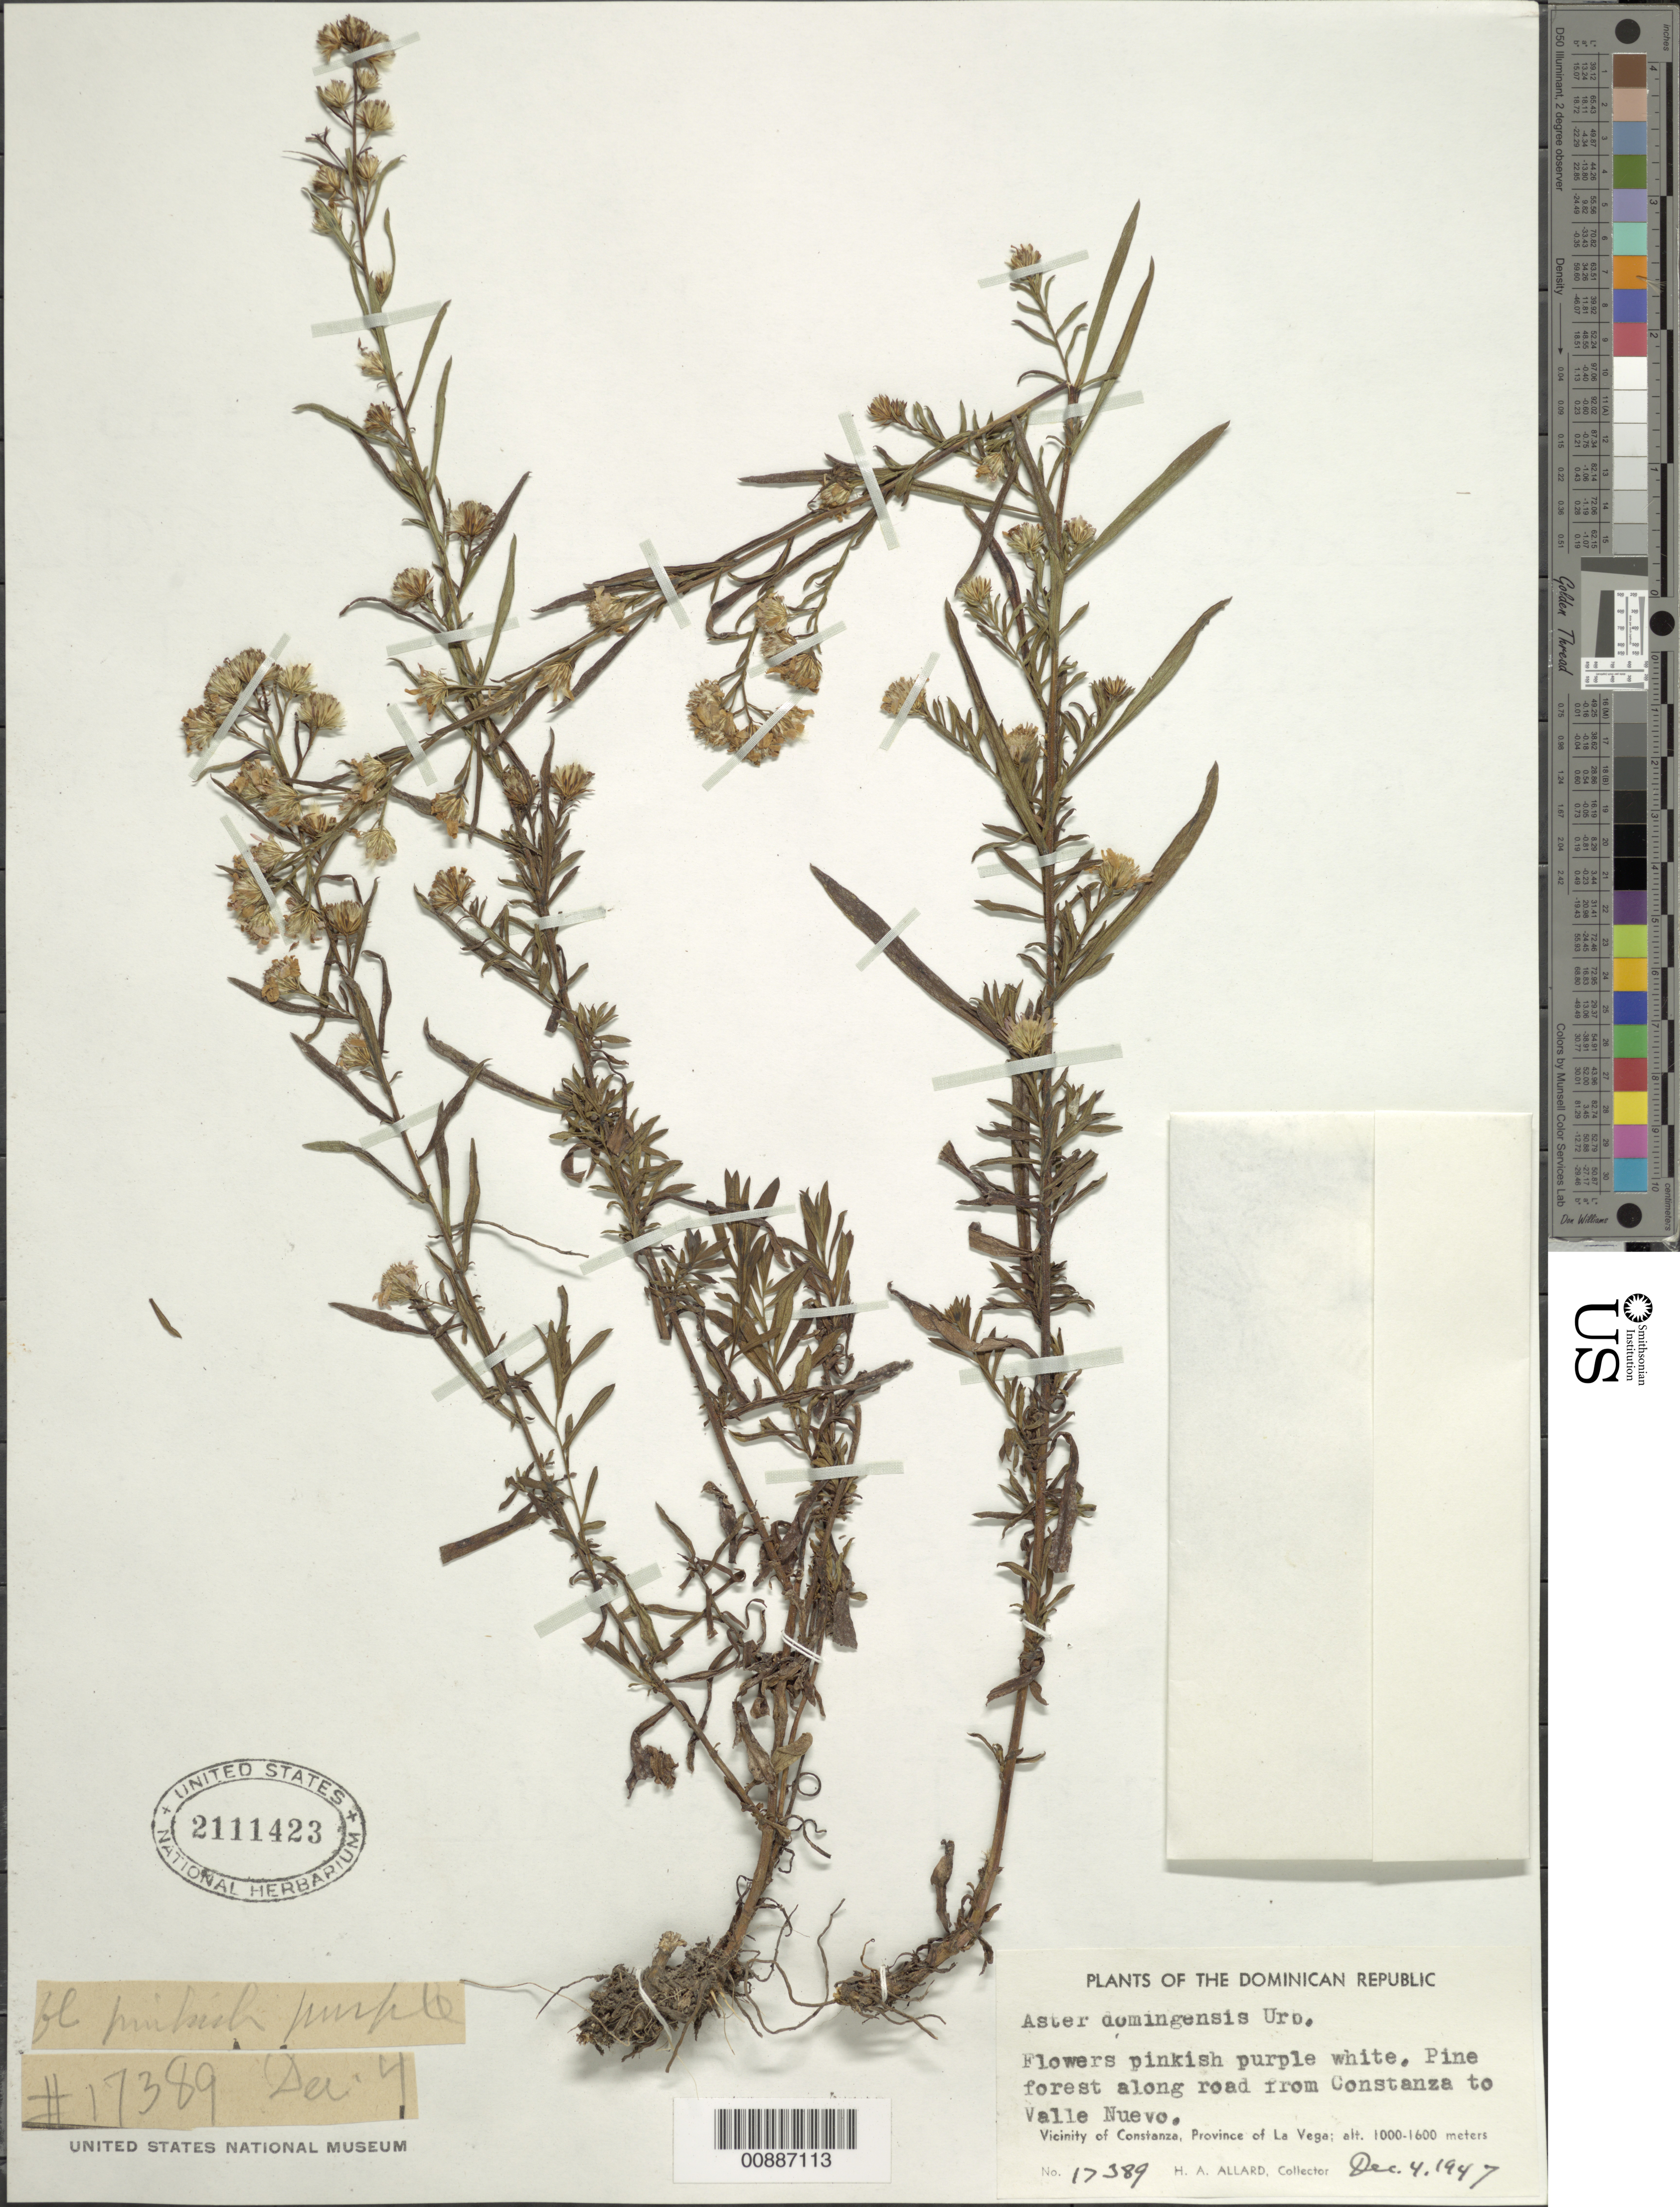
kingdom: Plantae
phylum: Tracheophyta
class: Magnoliopsida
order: Asterales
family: Asteraceae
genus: Symphyotrichum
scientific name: Symphyotrichum domingensis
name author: (Urb.) G.L. Nesom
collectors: H. A. Allard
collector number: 17389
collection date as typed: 04 Dec 1947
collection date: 1947-12-04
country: Dominican Republic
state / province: La Vega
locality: Vicinity of Constanza. Along road from Constanza to Valle Nuevo.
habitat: Pine forest along road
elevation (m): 1000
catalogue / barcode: US 2111423